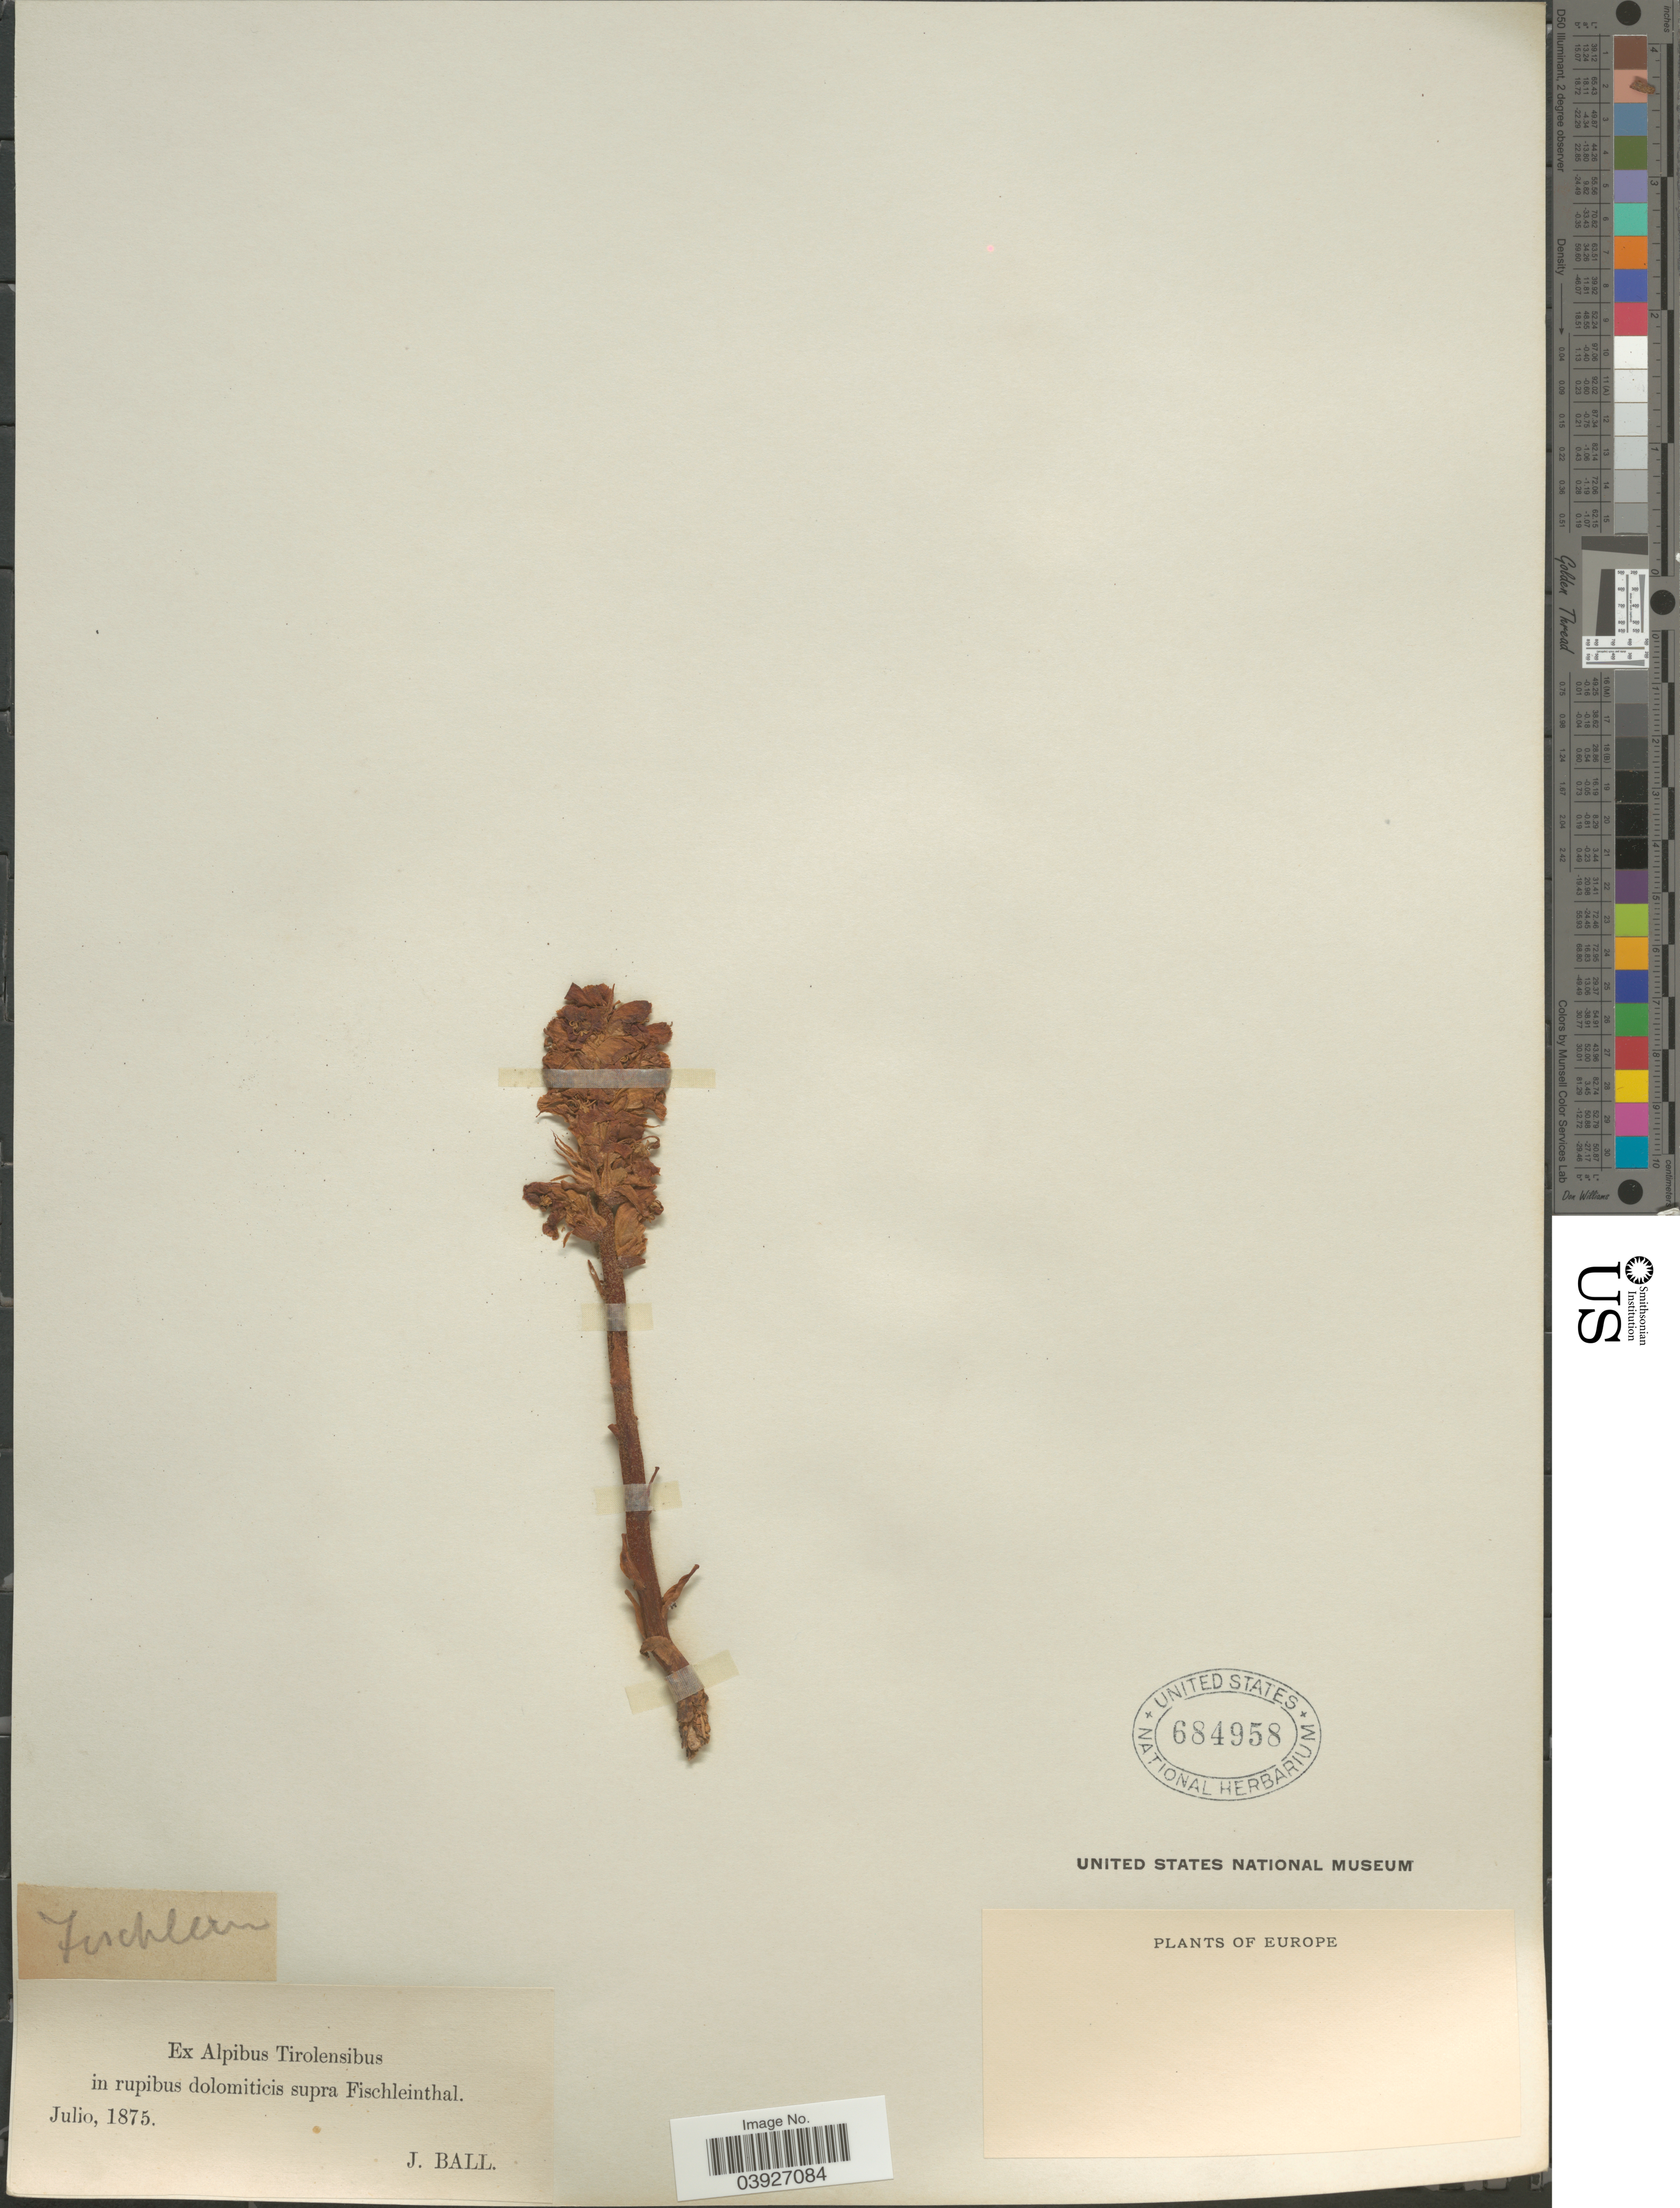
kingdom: Plantae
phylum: Tracheophyta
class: Magnoliopsida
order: Lamiales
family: Orobanchaceae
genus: Epifagus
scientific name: Epifagus sp.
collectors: J. Ball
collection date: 1875-07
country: Italy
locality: Europe. Ex Alpibus Tirolensibus in rupibus dolomiticis supra Fischleinthal.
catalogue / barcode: US 684958